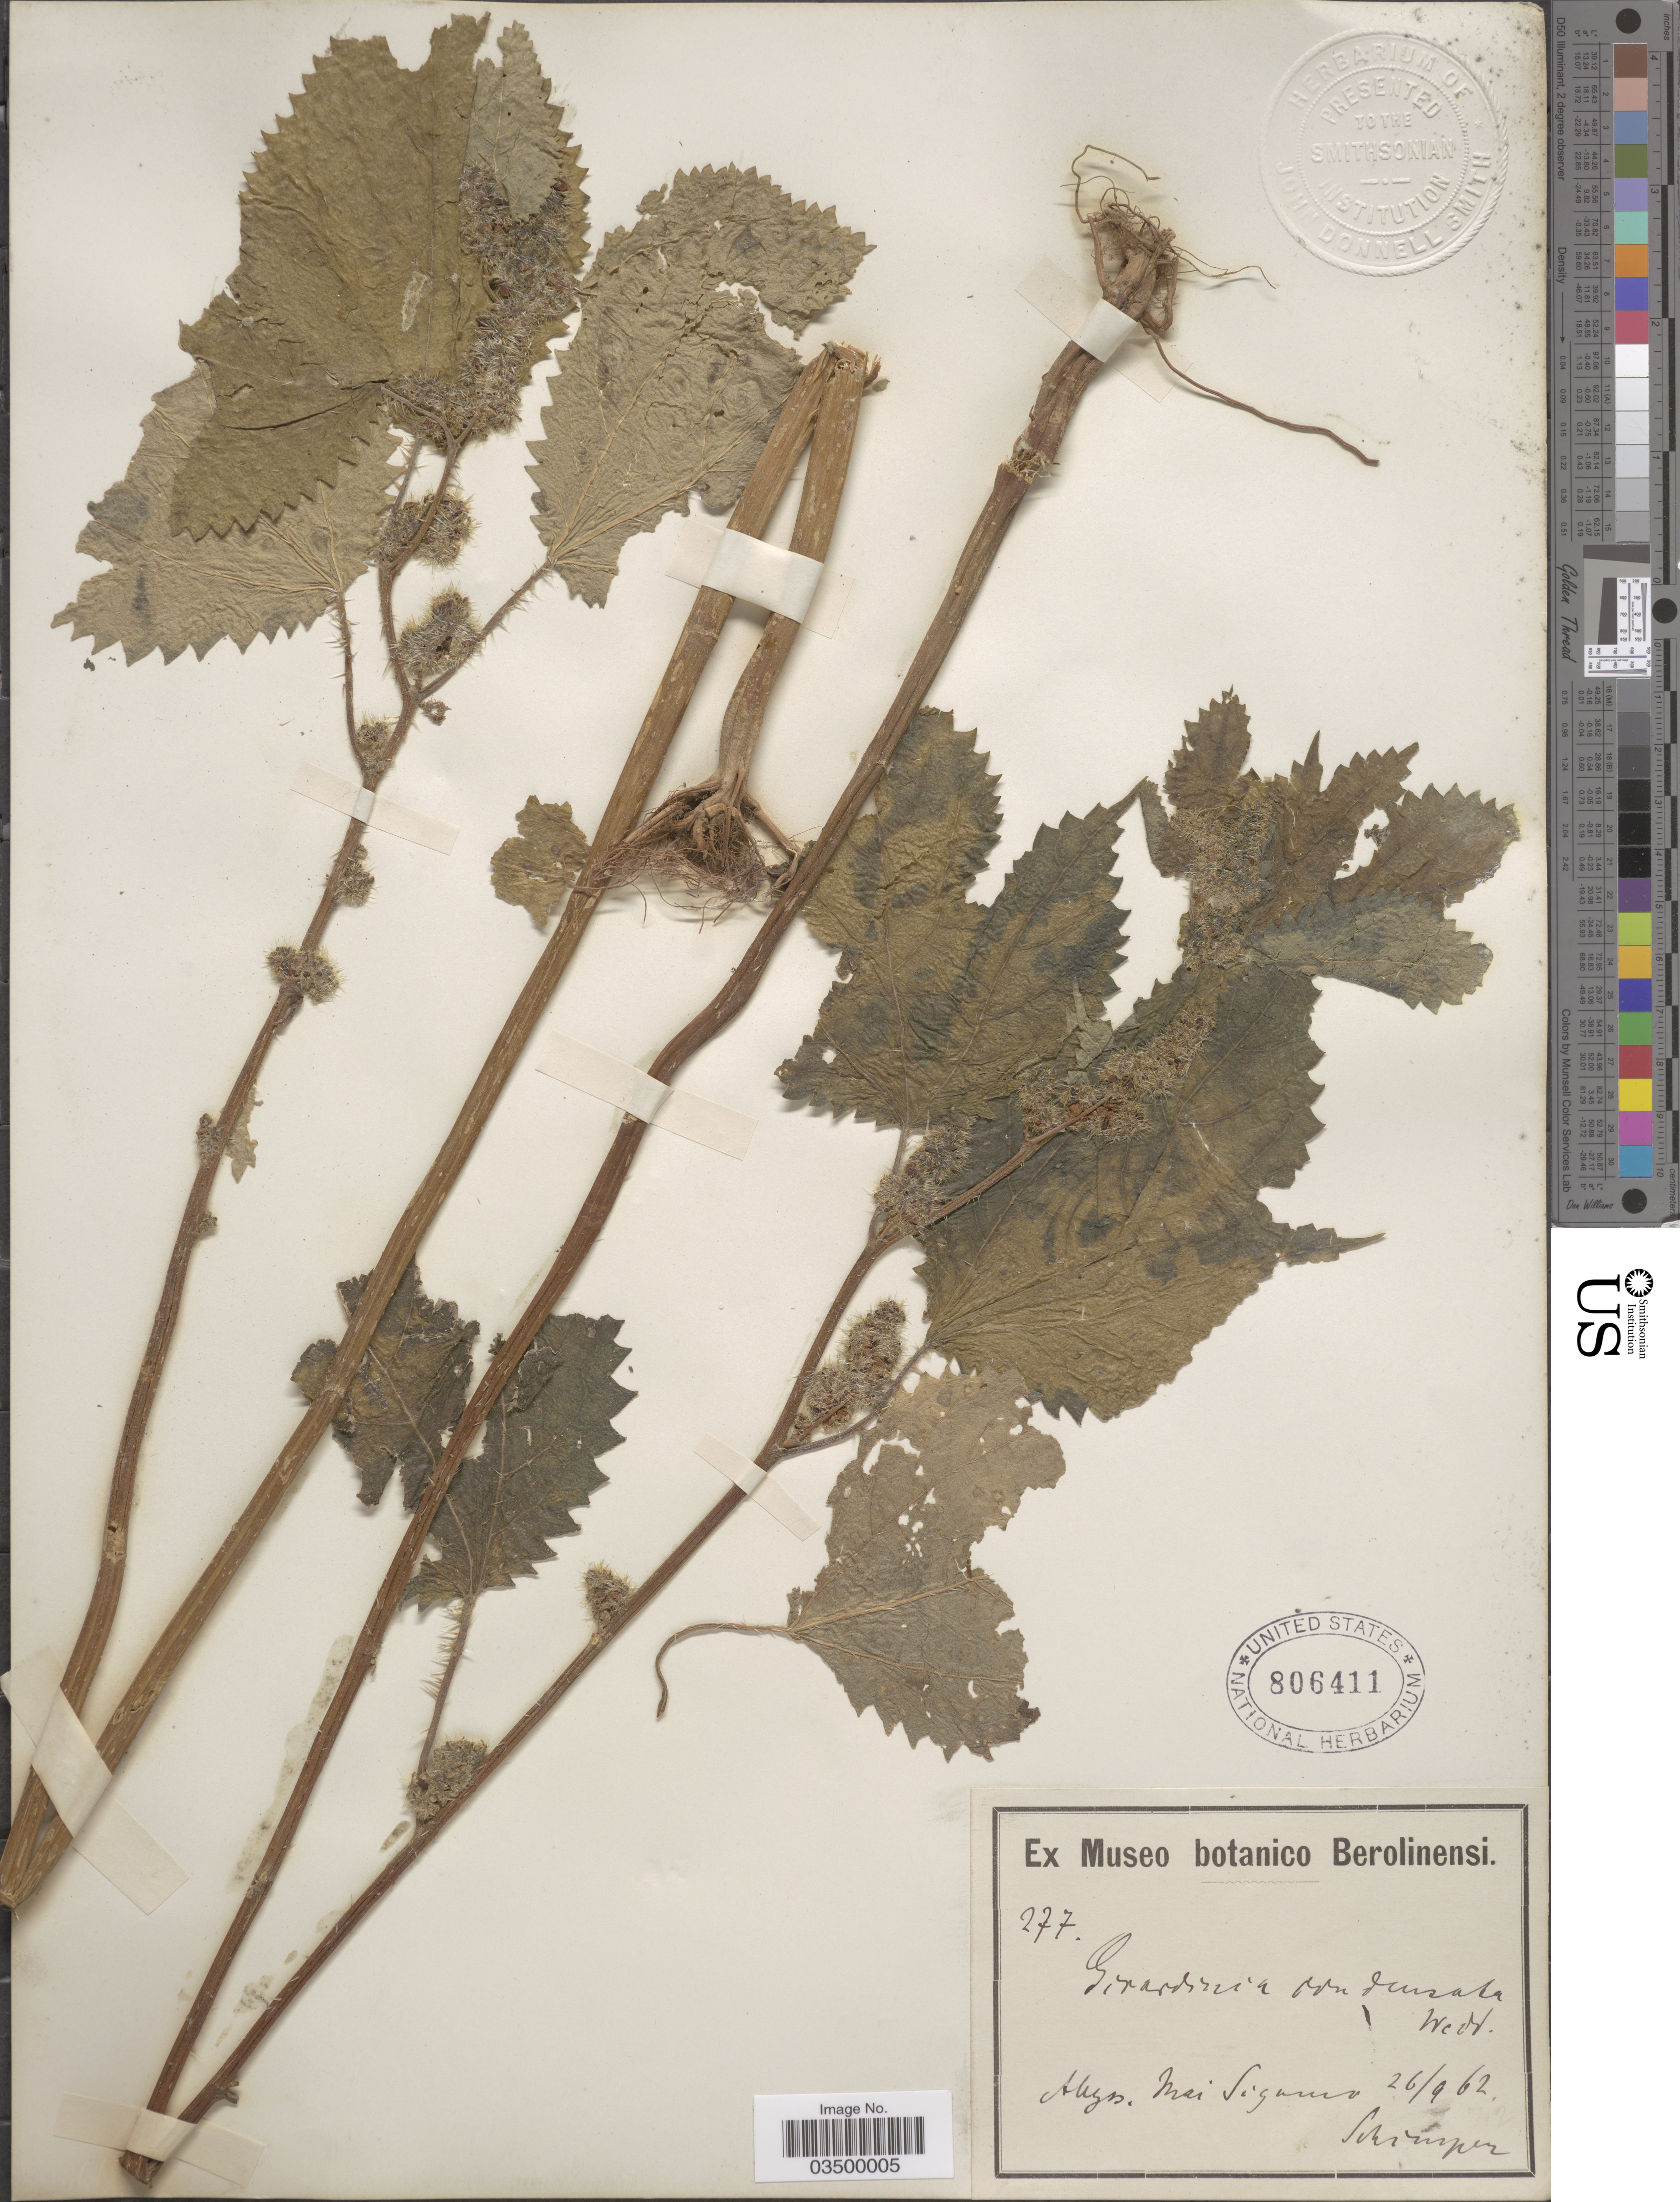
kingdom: Plantae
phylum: Tracheophyta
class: Magnoliopsida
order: Rosales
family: Urticaceae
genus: Girardinia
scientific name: Girardinia diversifolia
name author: (Link) Friis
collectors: -. Schimper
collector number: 277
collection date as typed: Transcribed d/m/y: 26/9/62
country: Ethiopia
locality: Abyss. Mai Sigamo [interpreted].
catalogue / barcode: US 806411